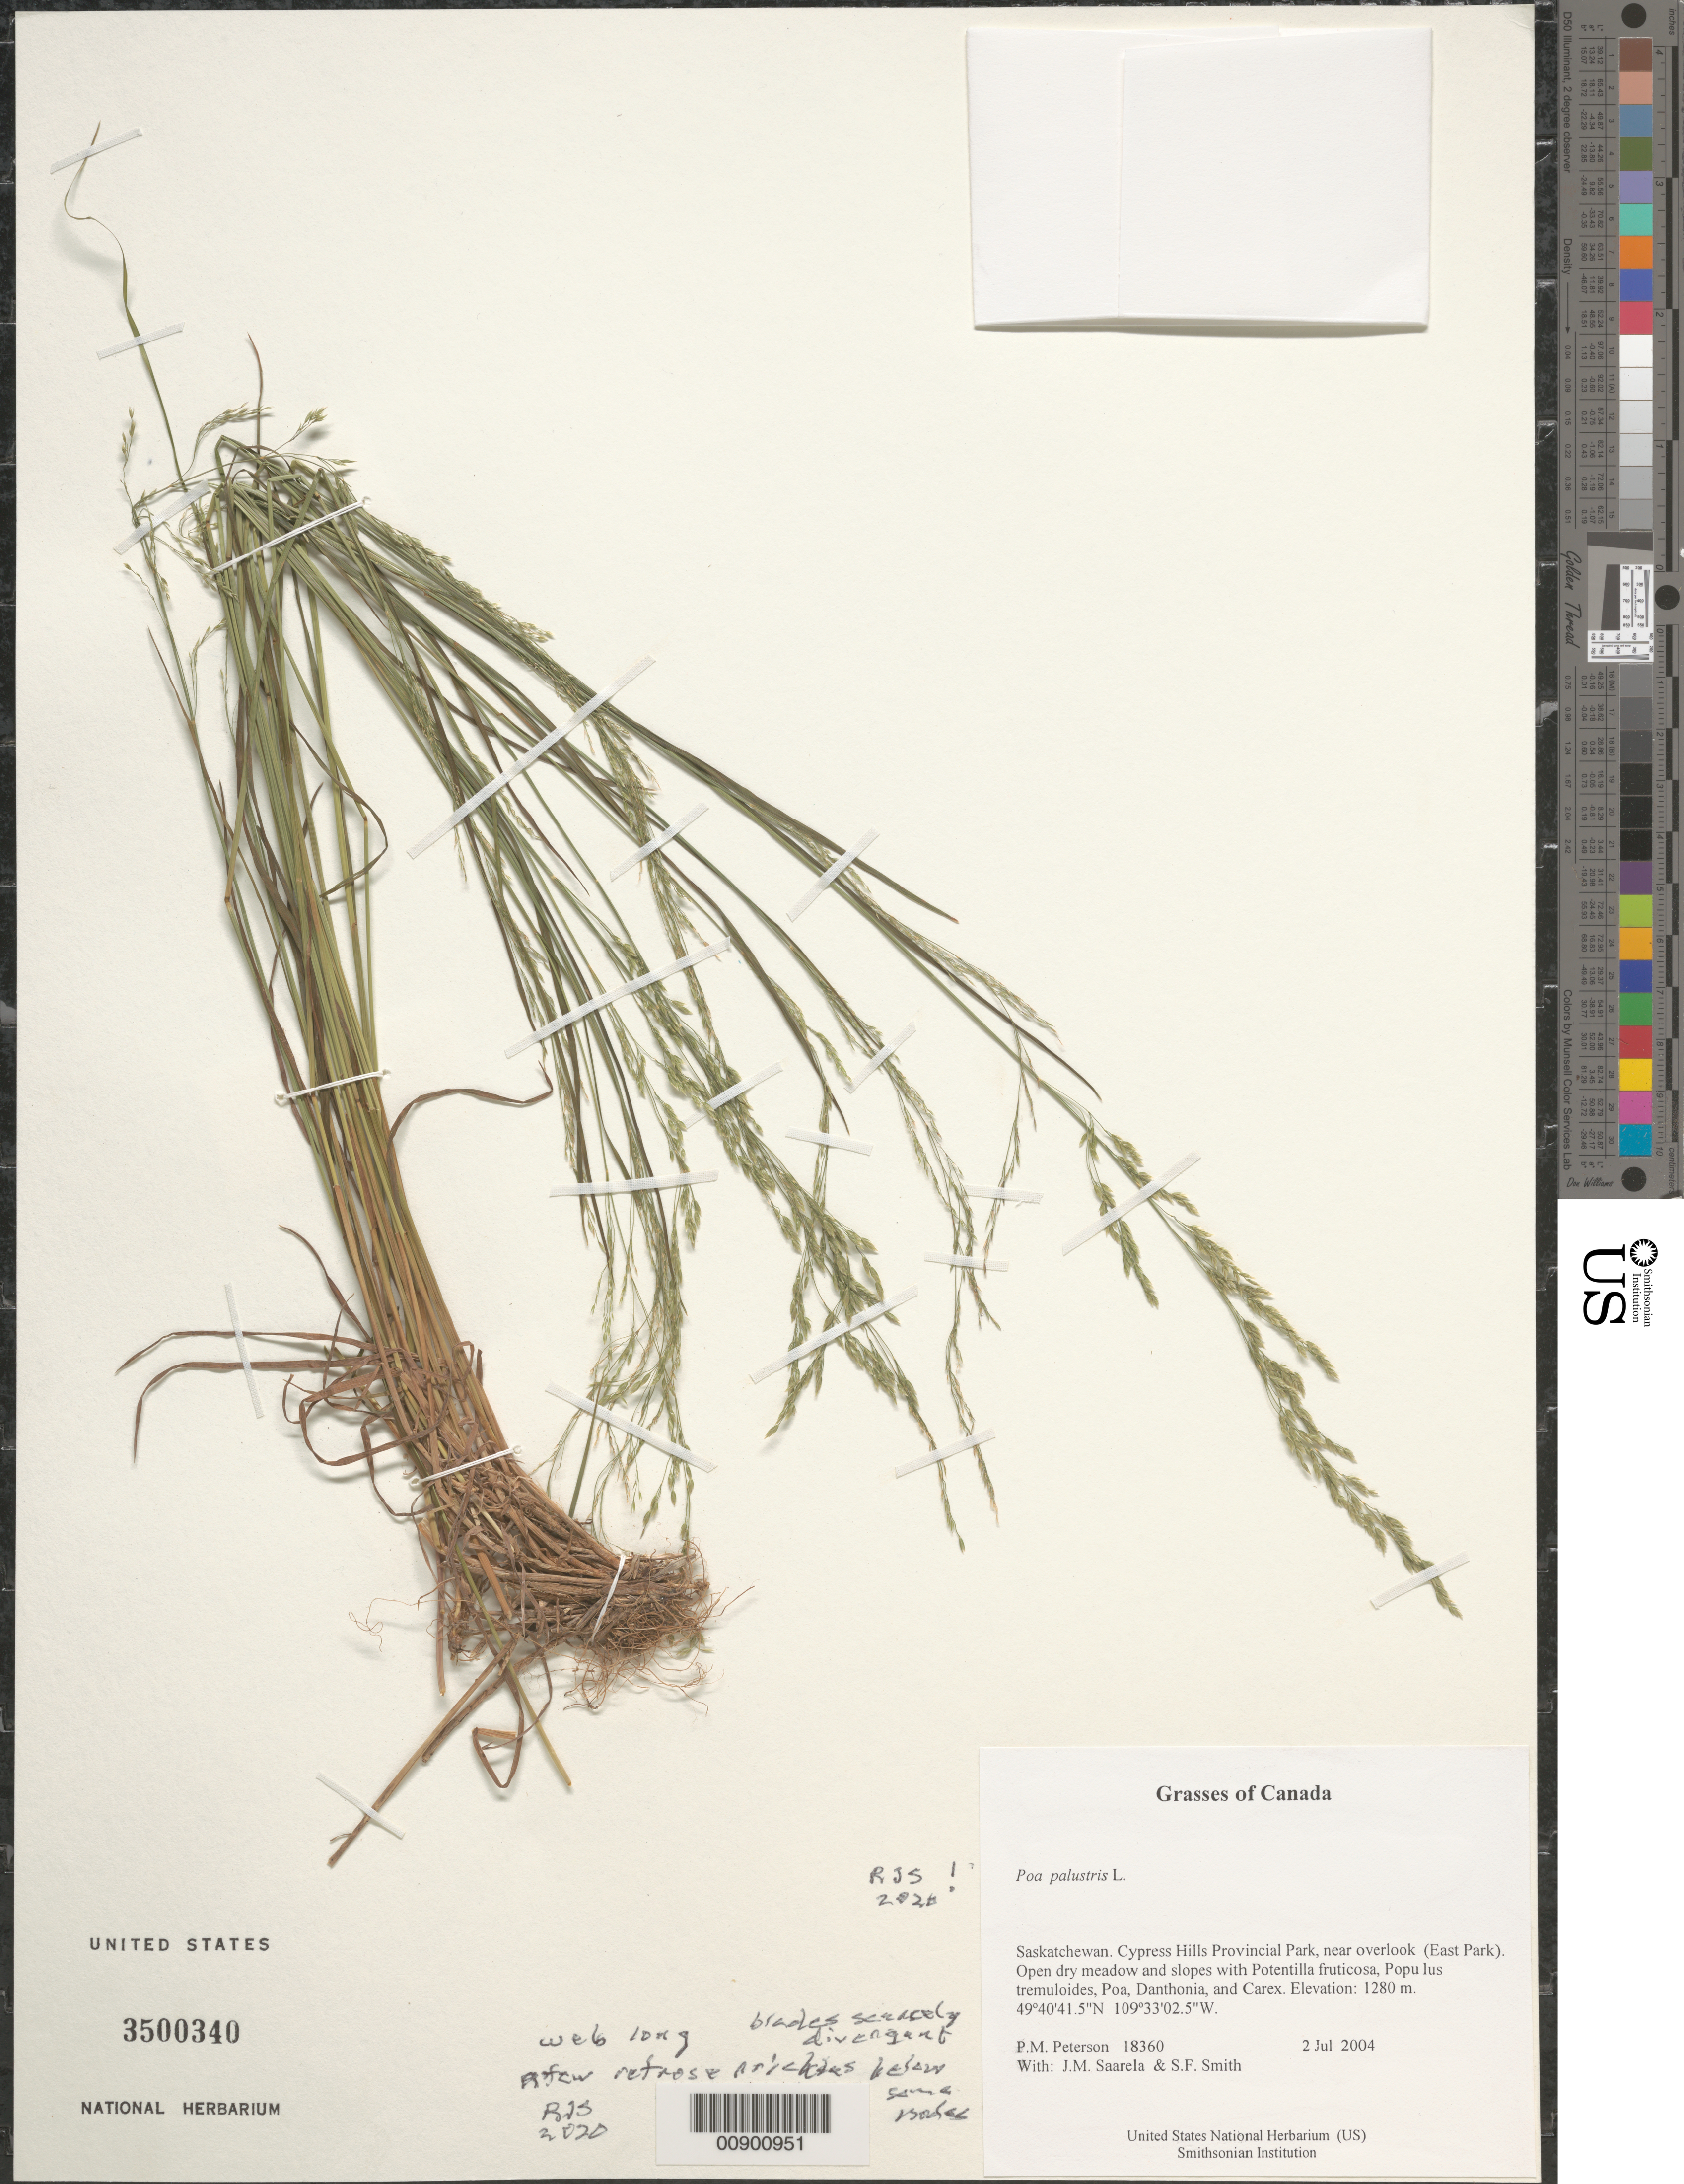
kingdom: Plantae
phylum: Tracheophyta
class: Liliopsida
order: Poales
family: Poaceae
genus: Poa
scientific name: Poa palustris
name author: L.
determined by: Soreng, Robert J., Research Associate (BOT), Smithsonian Institution - National Museum of Natural History (UNITED STATES)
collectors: P. M. Peterson, J. Saarela & S.F. Smith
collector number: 18360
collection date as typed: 02 Jul 2004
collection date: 2004-07-02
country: Canada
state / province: Saskatchewan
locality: Cypress Hills Provincial Park, near overlook (East Park). Open dry meadow and slopes with Potentilla fruticosa, Populus tremuloides, Poa, Danthonia, and Carex.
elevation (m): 1280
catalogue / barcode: US 3500340